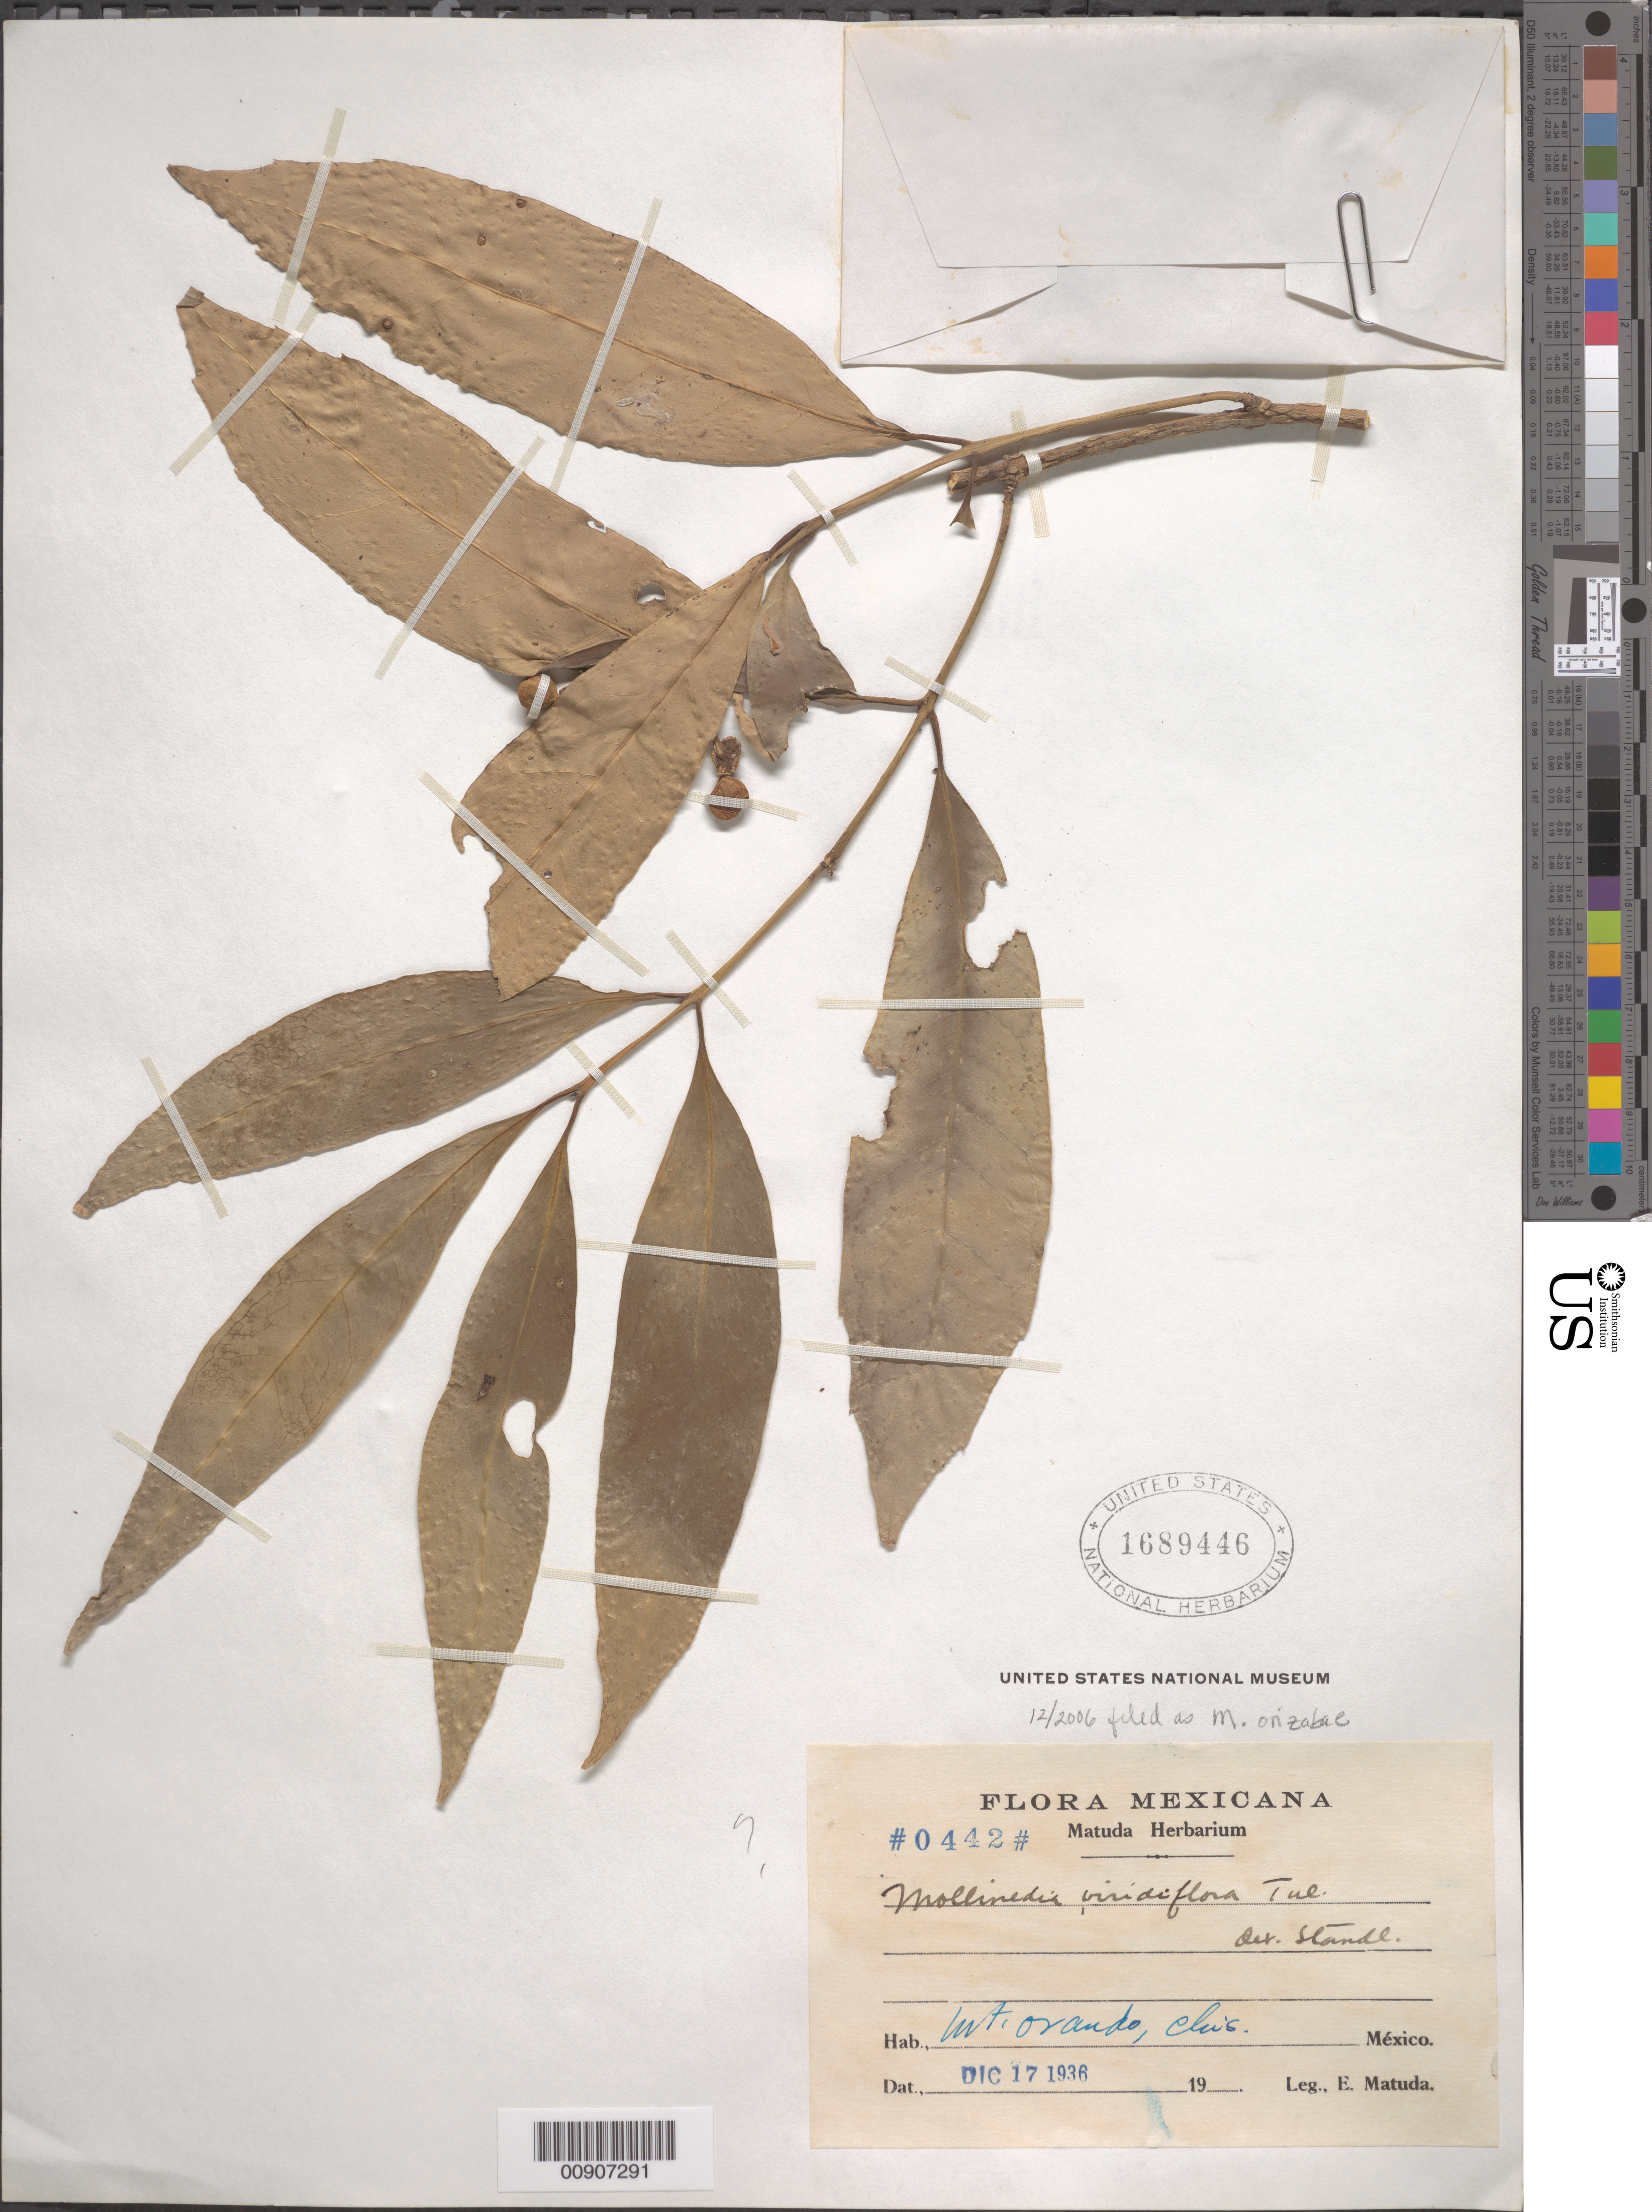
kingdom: Plantae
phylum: Tracheophyta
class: Magnoliopsida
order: Laurales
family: Monimiaceae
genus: Mollinedia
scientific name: Mollinedia orizabae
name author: Perkins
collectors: E. Matuda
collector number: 0442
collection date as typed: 17 Dec 1936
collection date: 1936-12-17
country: Mexico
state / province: Chiapas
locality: Mt. Ovando, Chiapas.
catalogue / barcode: US 1689446